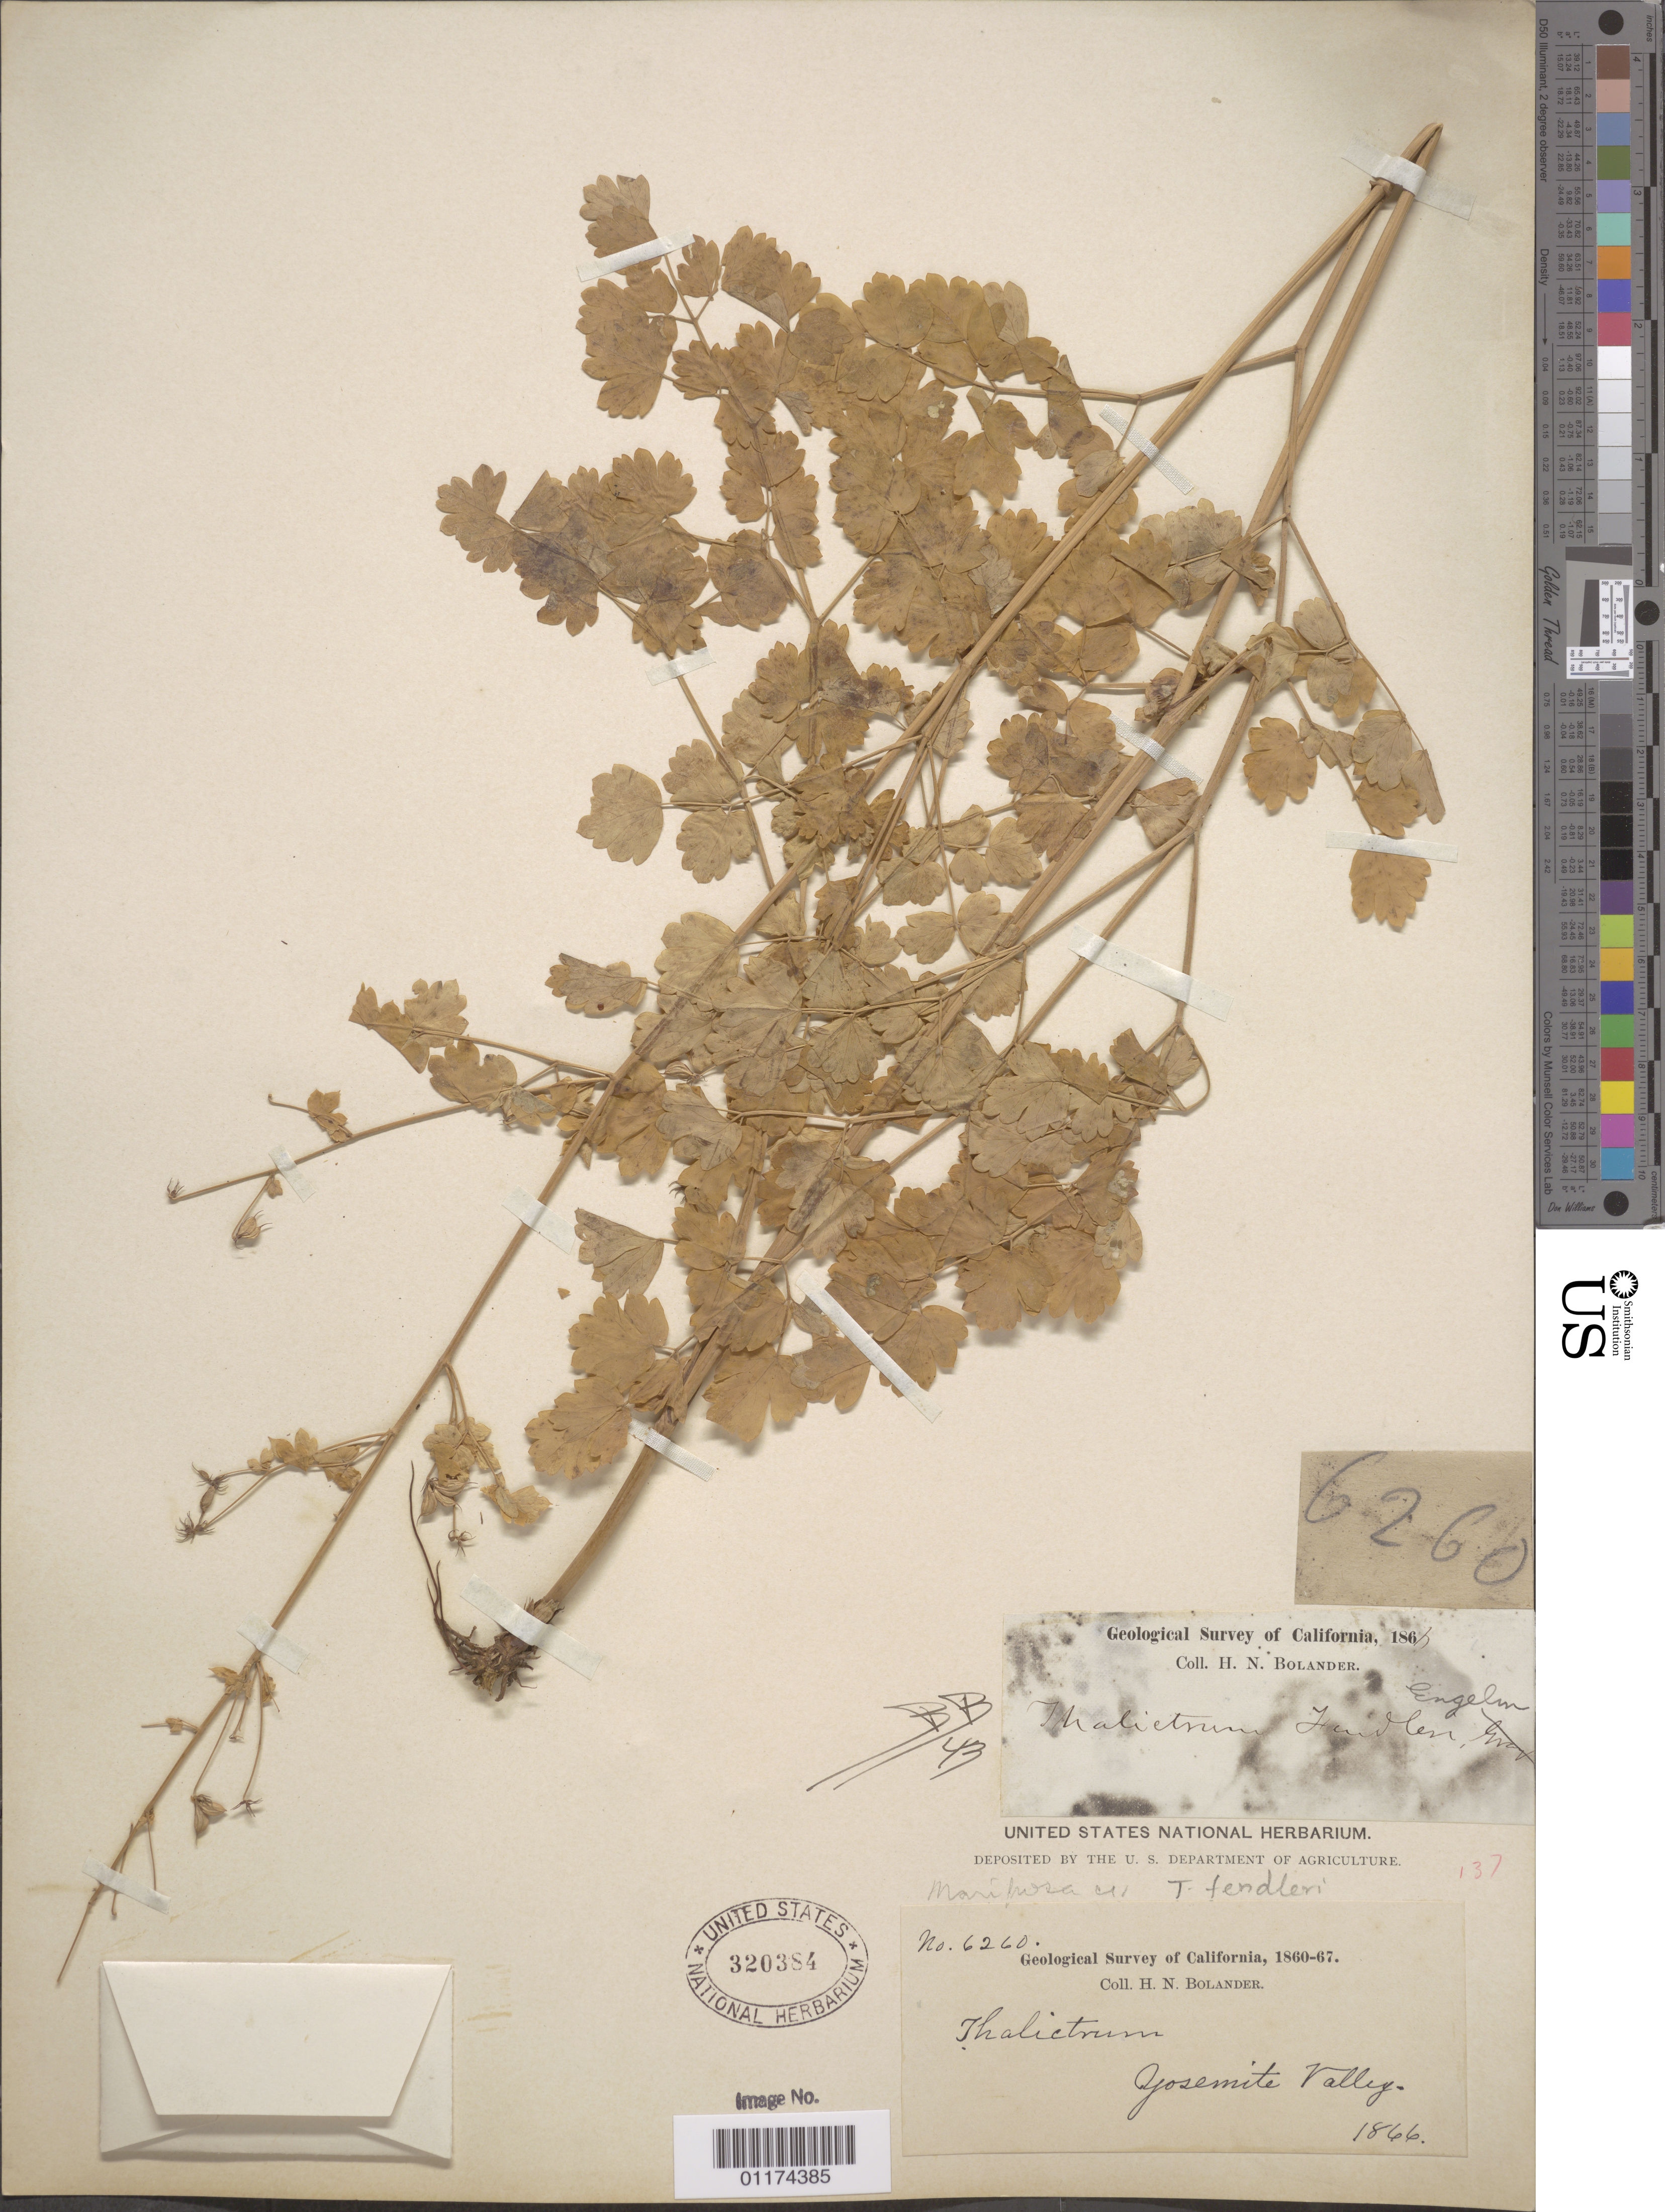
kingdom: Plantae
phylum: Tracheophyta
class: Magnoliopsida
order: Ranunculales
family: Ranunculaceae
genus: Thalictrum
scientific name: Thalictrum fendleri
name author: Engelm. ex A. Gray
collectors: H. Bolander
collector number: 6260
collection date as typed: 1866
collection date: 1866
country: United States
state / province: California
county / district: Mariposa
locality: Yosemite Valley.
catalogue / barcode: US 320384